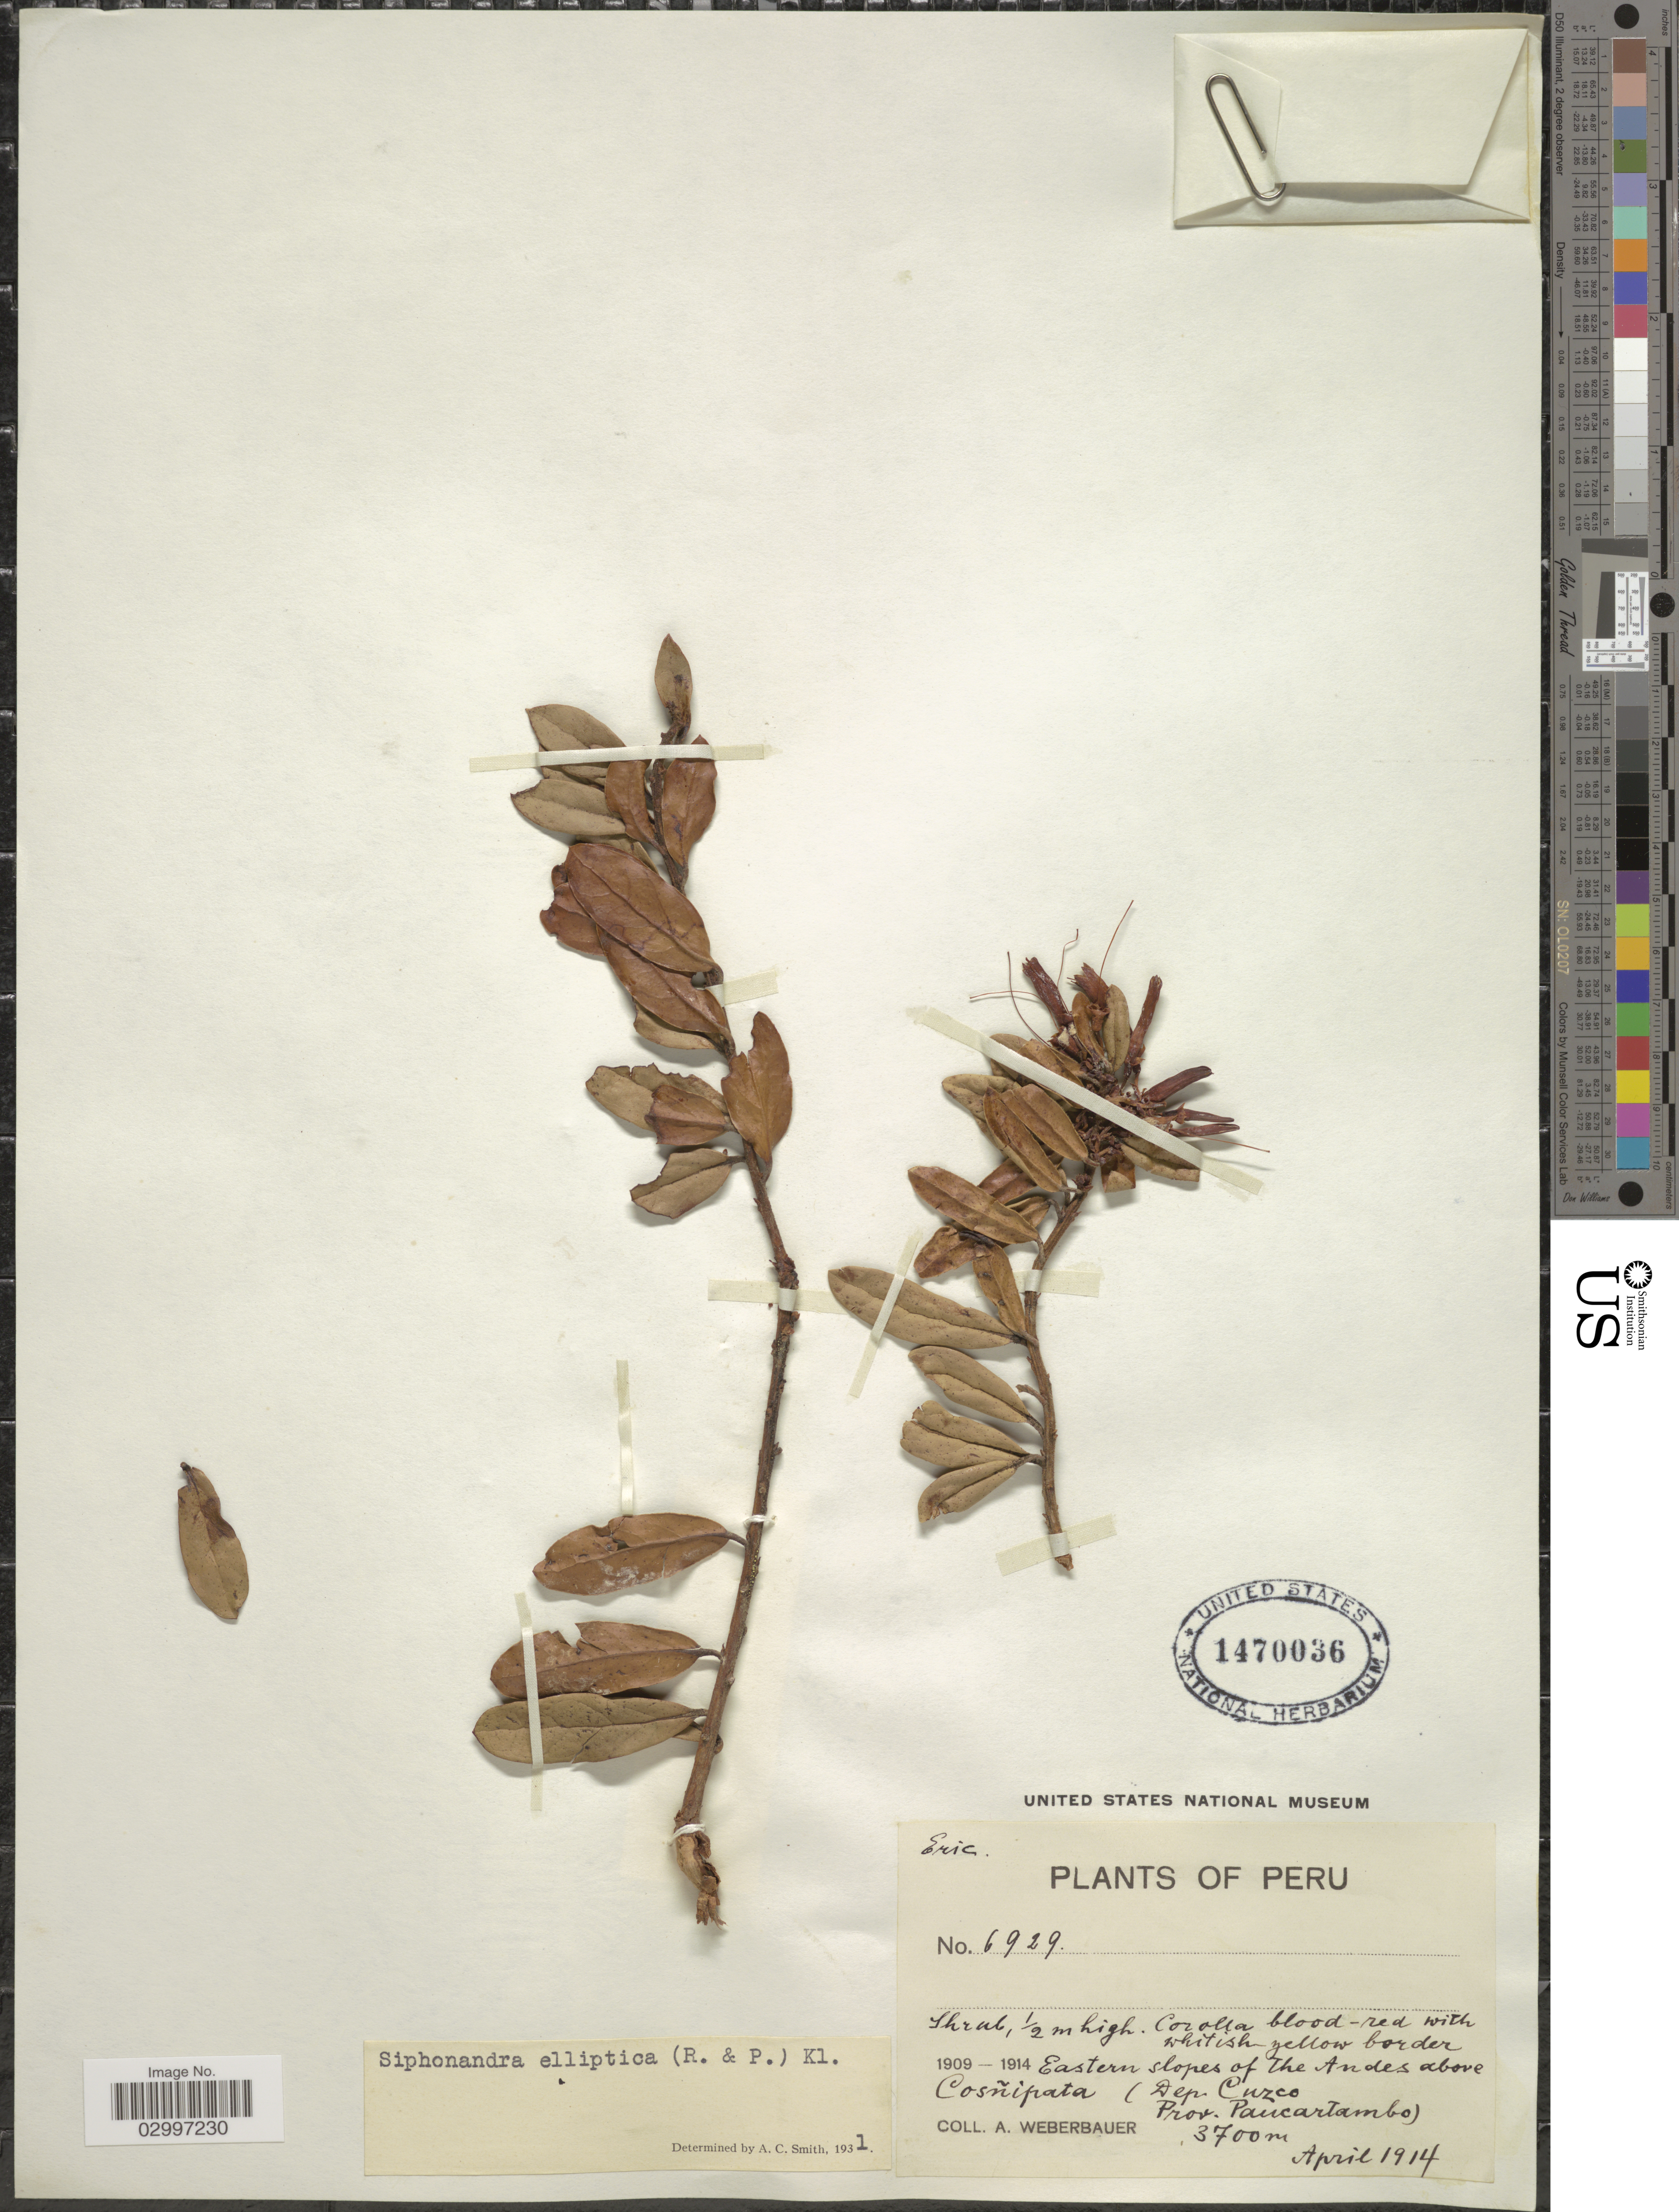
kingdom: Plantae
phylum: Tracheophyta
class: Magnoliopsida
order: Ericales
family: Ericaceae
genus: Siphonandra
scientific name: Siphonandra elliptica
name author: (Ruiz & Pav. ex D. Don) Klotzsch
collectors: A. Weberbauer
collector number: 6929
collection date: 1914-04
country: Peru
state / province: Cusco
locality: Eastern slopes of the Andes above Cosñipata (Dep. Cuzco, Prov. Paucartambo).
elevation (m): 3700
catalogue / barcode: US 1470036